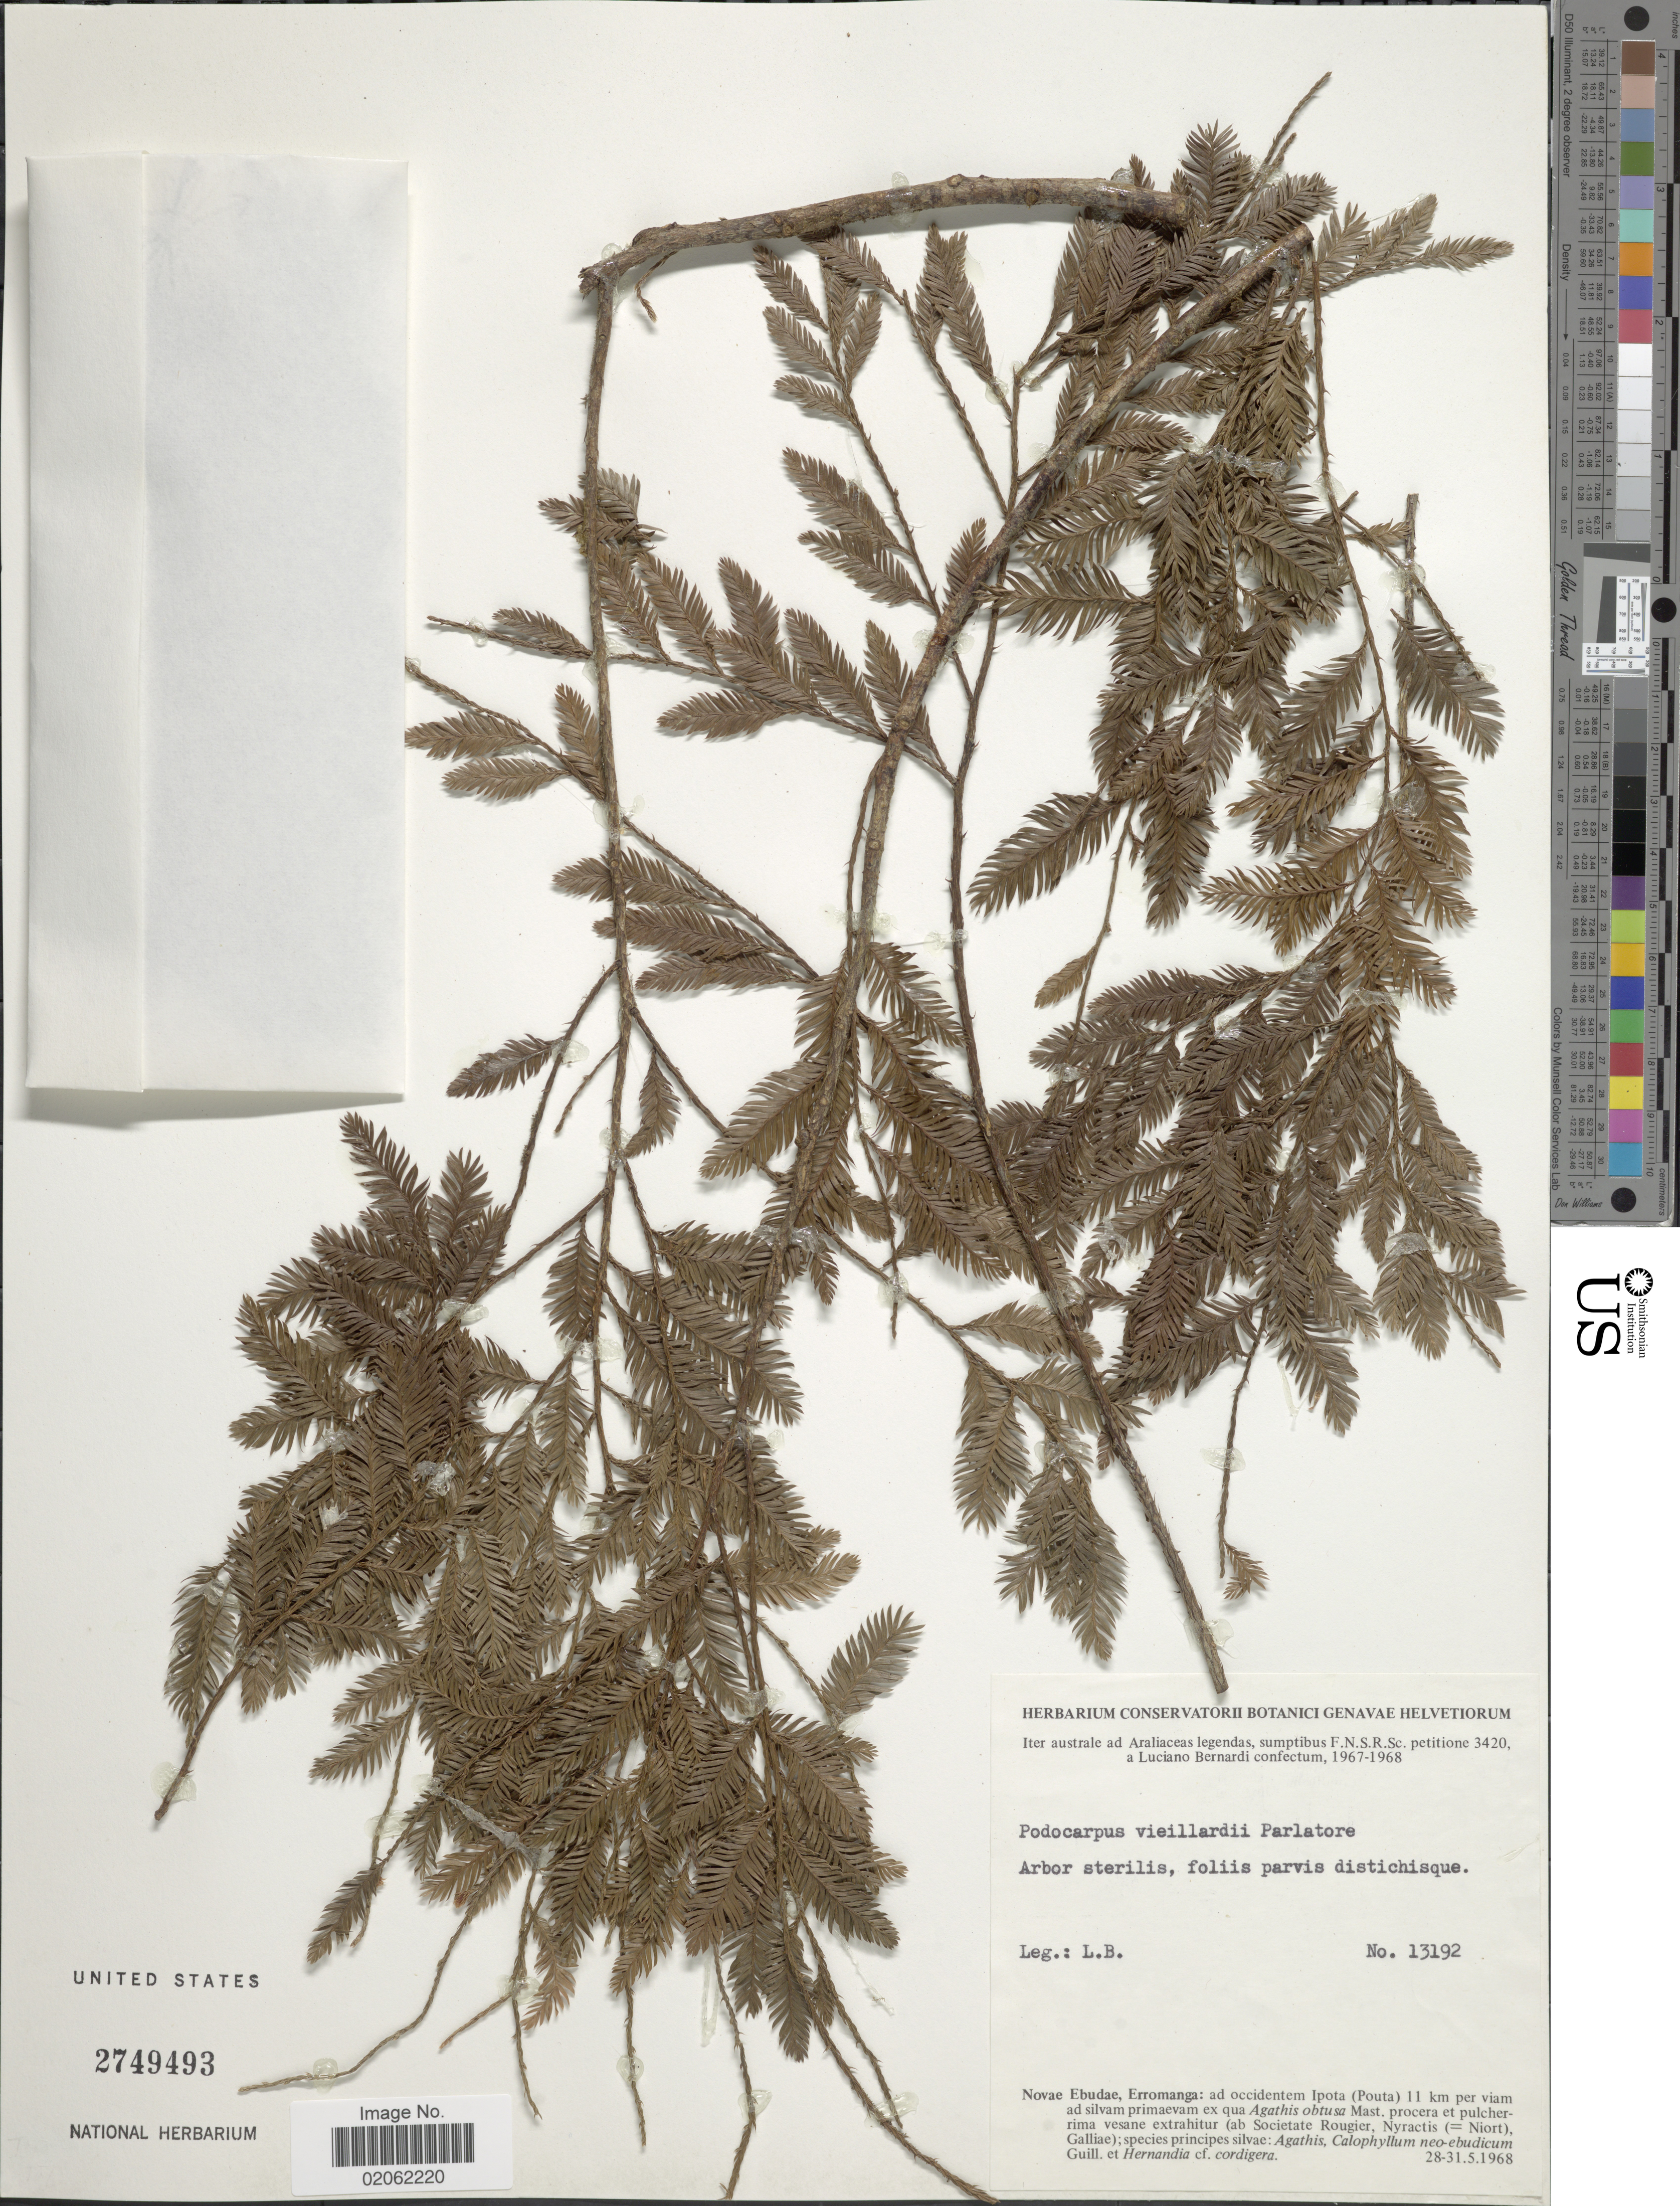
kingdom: Plantae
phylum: Tracheophyta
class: Pinopsida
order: Pinales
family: Podocarpaceae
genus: Dacrycarpus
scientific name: Dacrycarpus vieillardii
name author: (Parl.) de Laub.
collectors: L. Bernardi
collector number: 13192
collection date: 1968-05-28/1968-05-31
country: Vanuatu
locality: Novae Ebudae, Erromanga: ad occidentem Ipota (Pouta) 11 km per via, ad silvam primaevam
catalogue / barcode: US 2749493